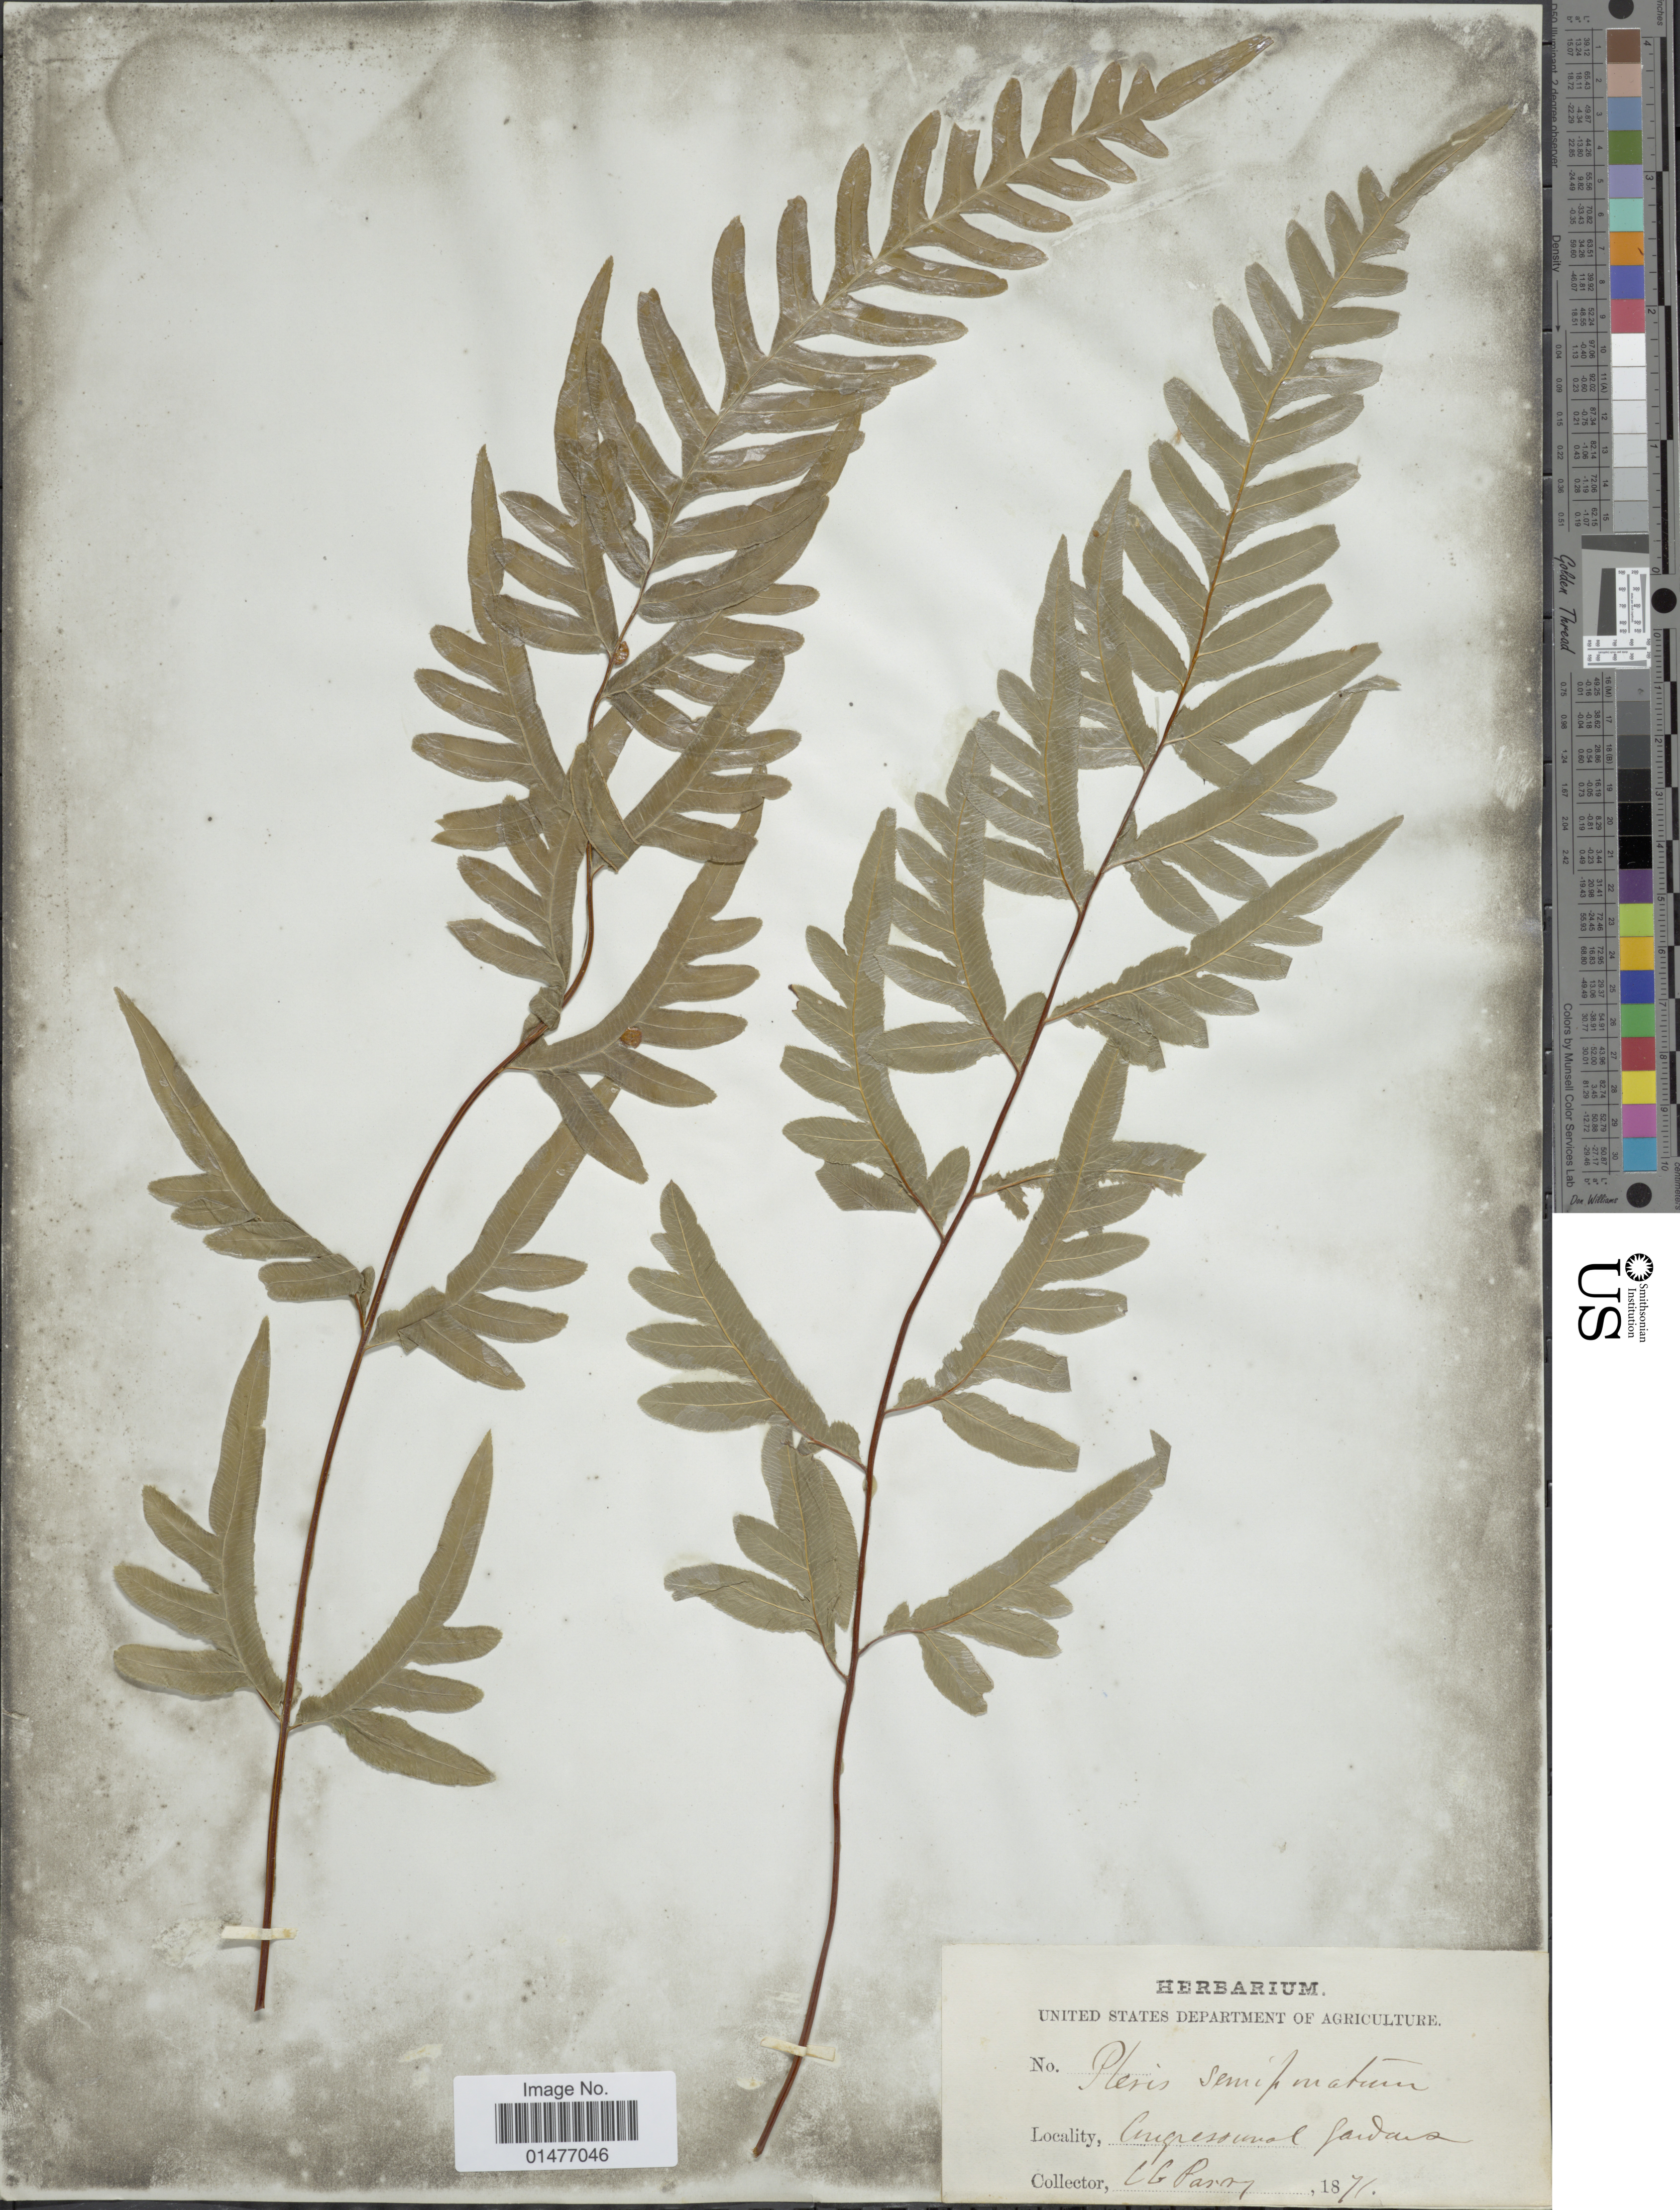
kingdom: Plantae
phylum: Tracheophyta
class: Polypodiopsida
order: Polypodiales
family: Pteridaceae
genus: Pteris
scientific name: Pteris semipinnata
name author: L.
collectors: C. Parry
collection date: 1871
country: United States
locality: Congressional Gardens